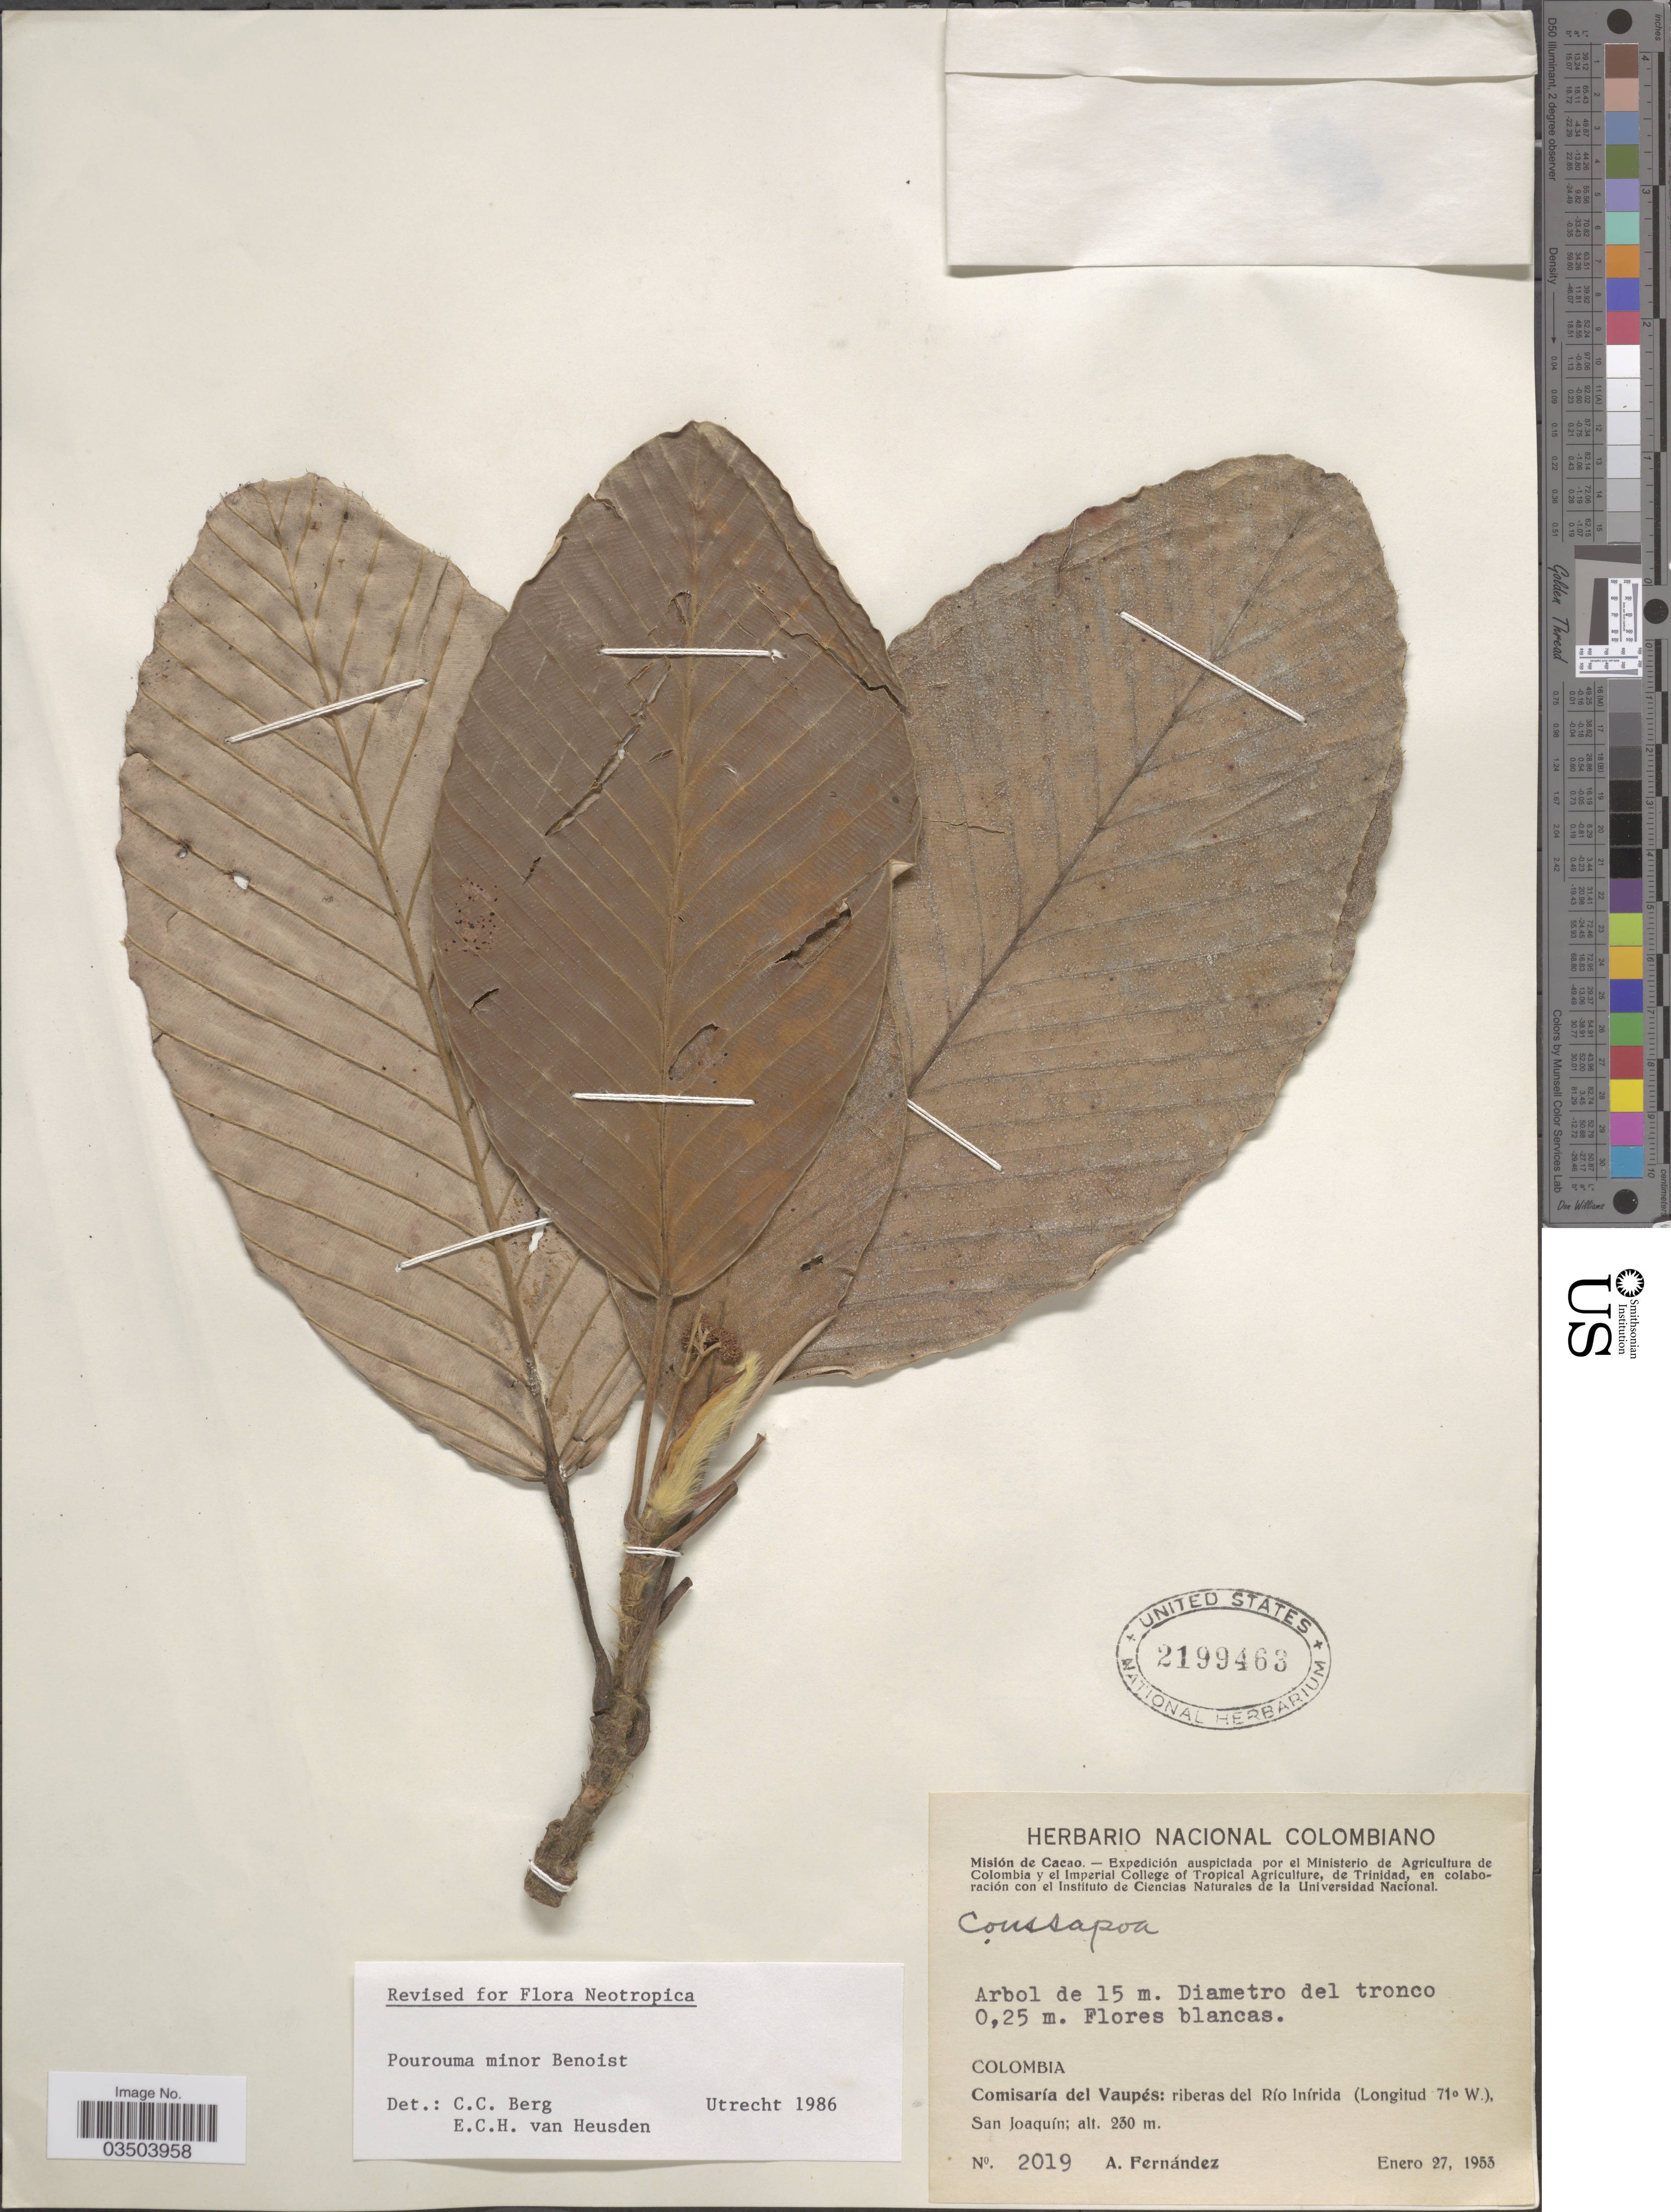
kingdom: Plantae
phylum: Tracheophyta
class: Magnoliopsida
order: Rosales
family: Urticaceae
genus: Pourouma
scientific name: Pourouma minor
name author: Benoist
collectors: A. Fernandez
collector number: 2019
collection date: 1953-01-27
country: Colombia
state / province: Vaupés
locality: Comisaría del Vaupés: riberas del Río Inírida. San Joaquín.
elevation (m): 230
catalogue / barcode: US 2199463